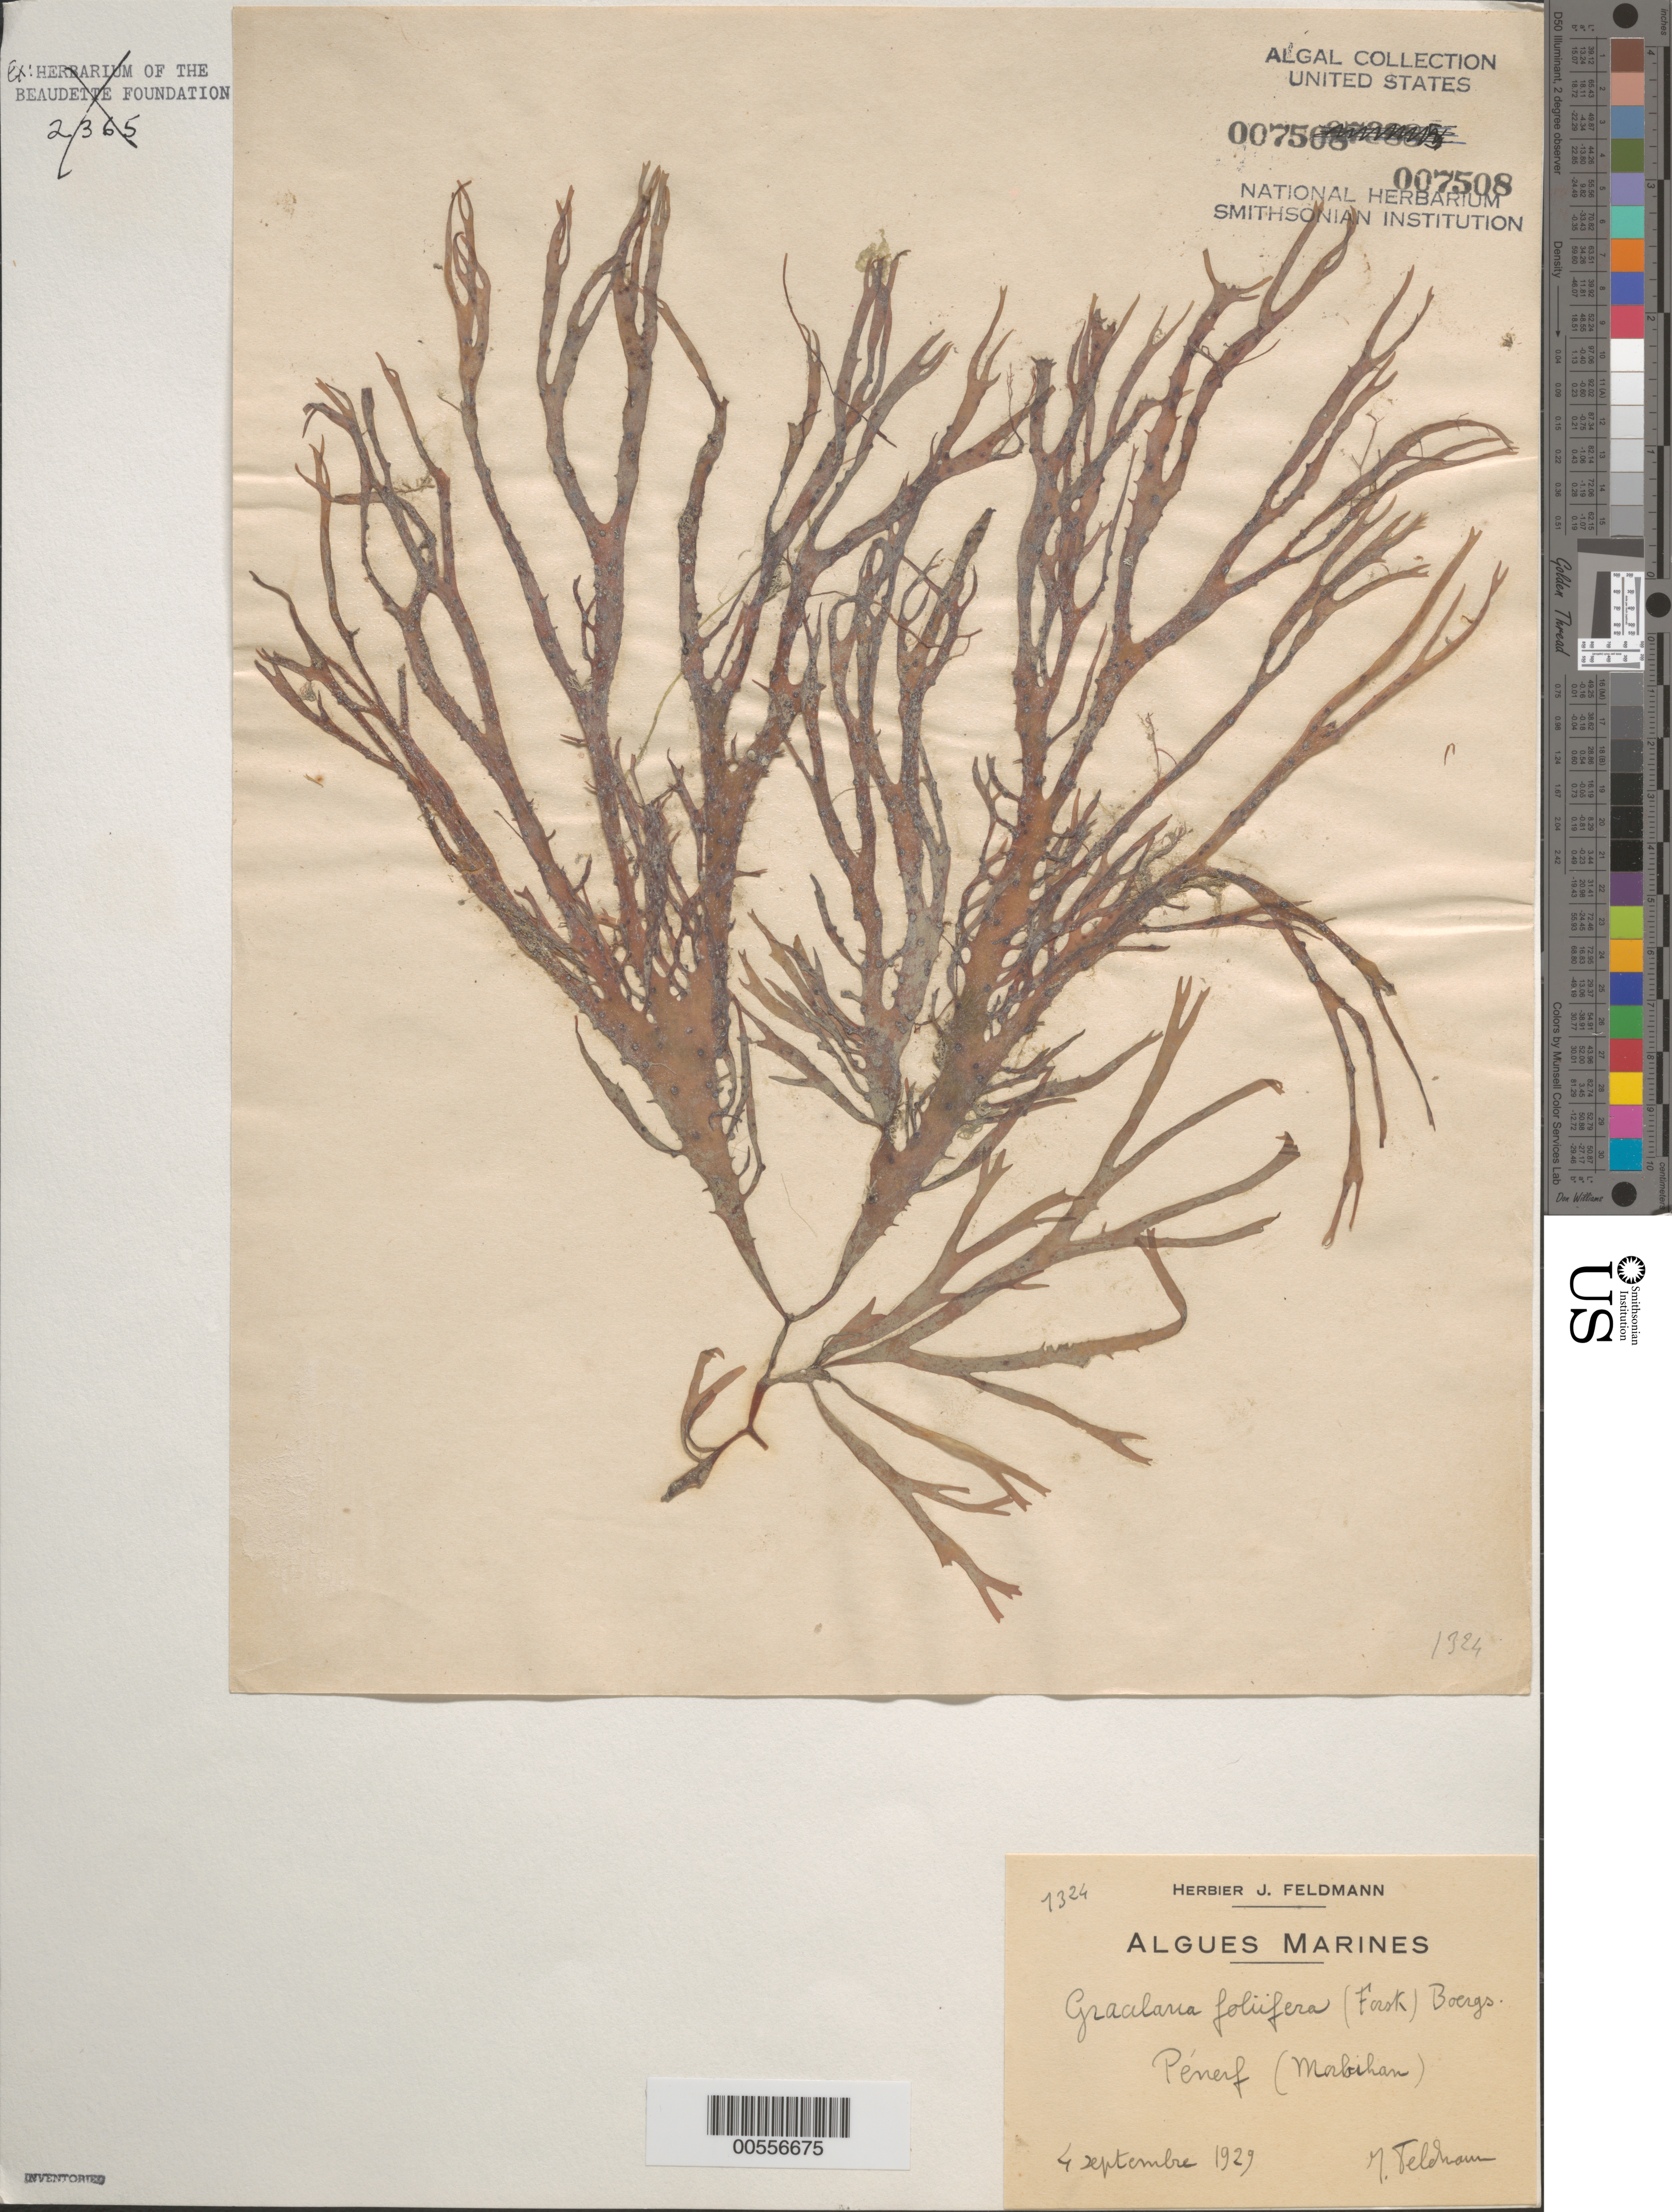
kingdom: Plantae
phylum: Rhodophyta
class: Florideophyceae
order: Gracilariales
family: Gracilariaceae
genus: Gracilaria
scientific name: Gracilaria foliifera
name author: (Forssk.) Børgesen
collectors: J. Feldmann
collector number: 1324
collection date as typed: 04 Sep 1929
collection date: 1929-09-04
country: France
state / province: Bretagne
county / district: Morbihan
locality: Penerf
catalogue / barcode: US 7508